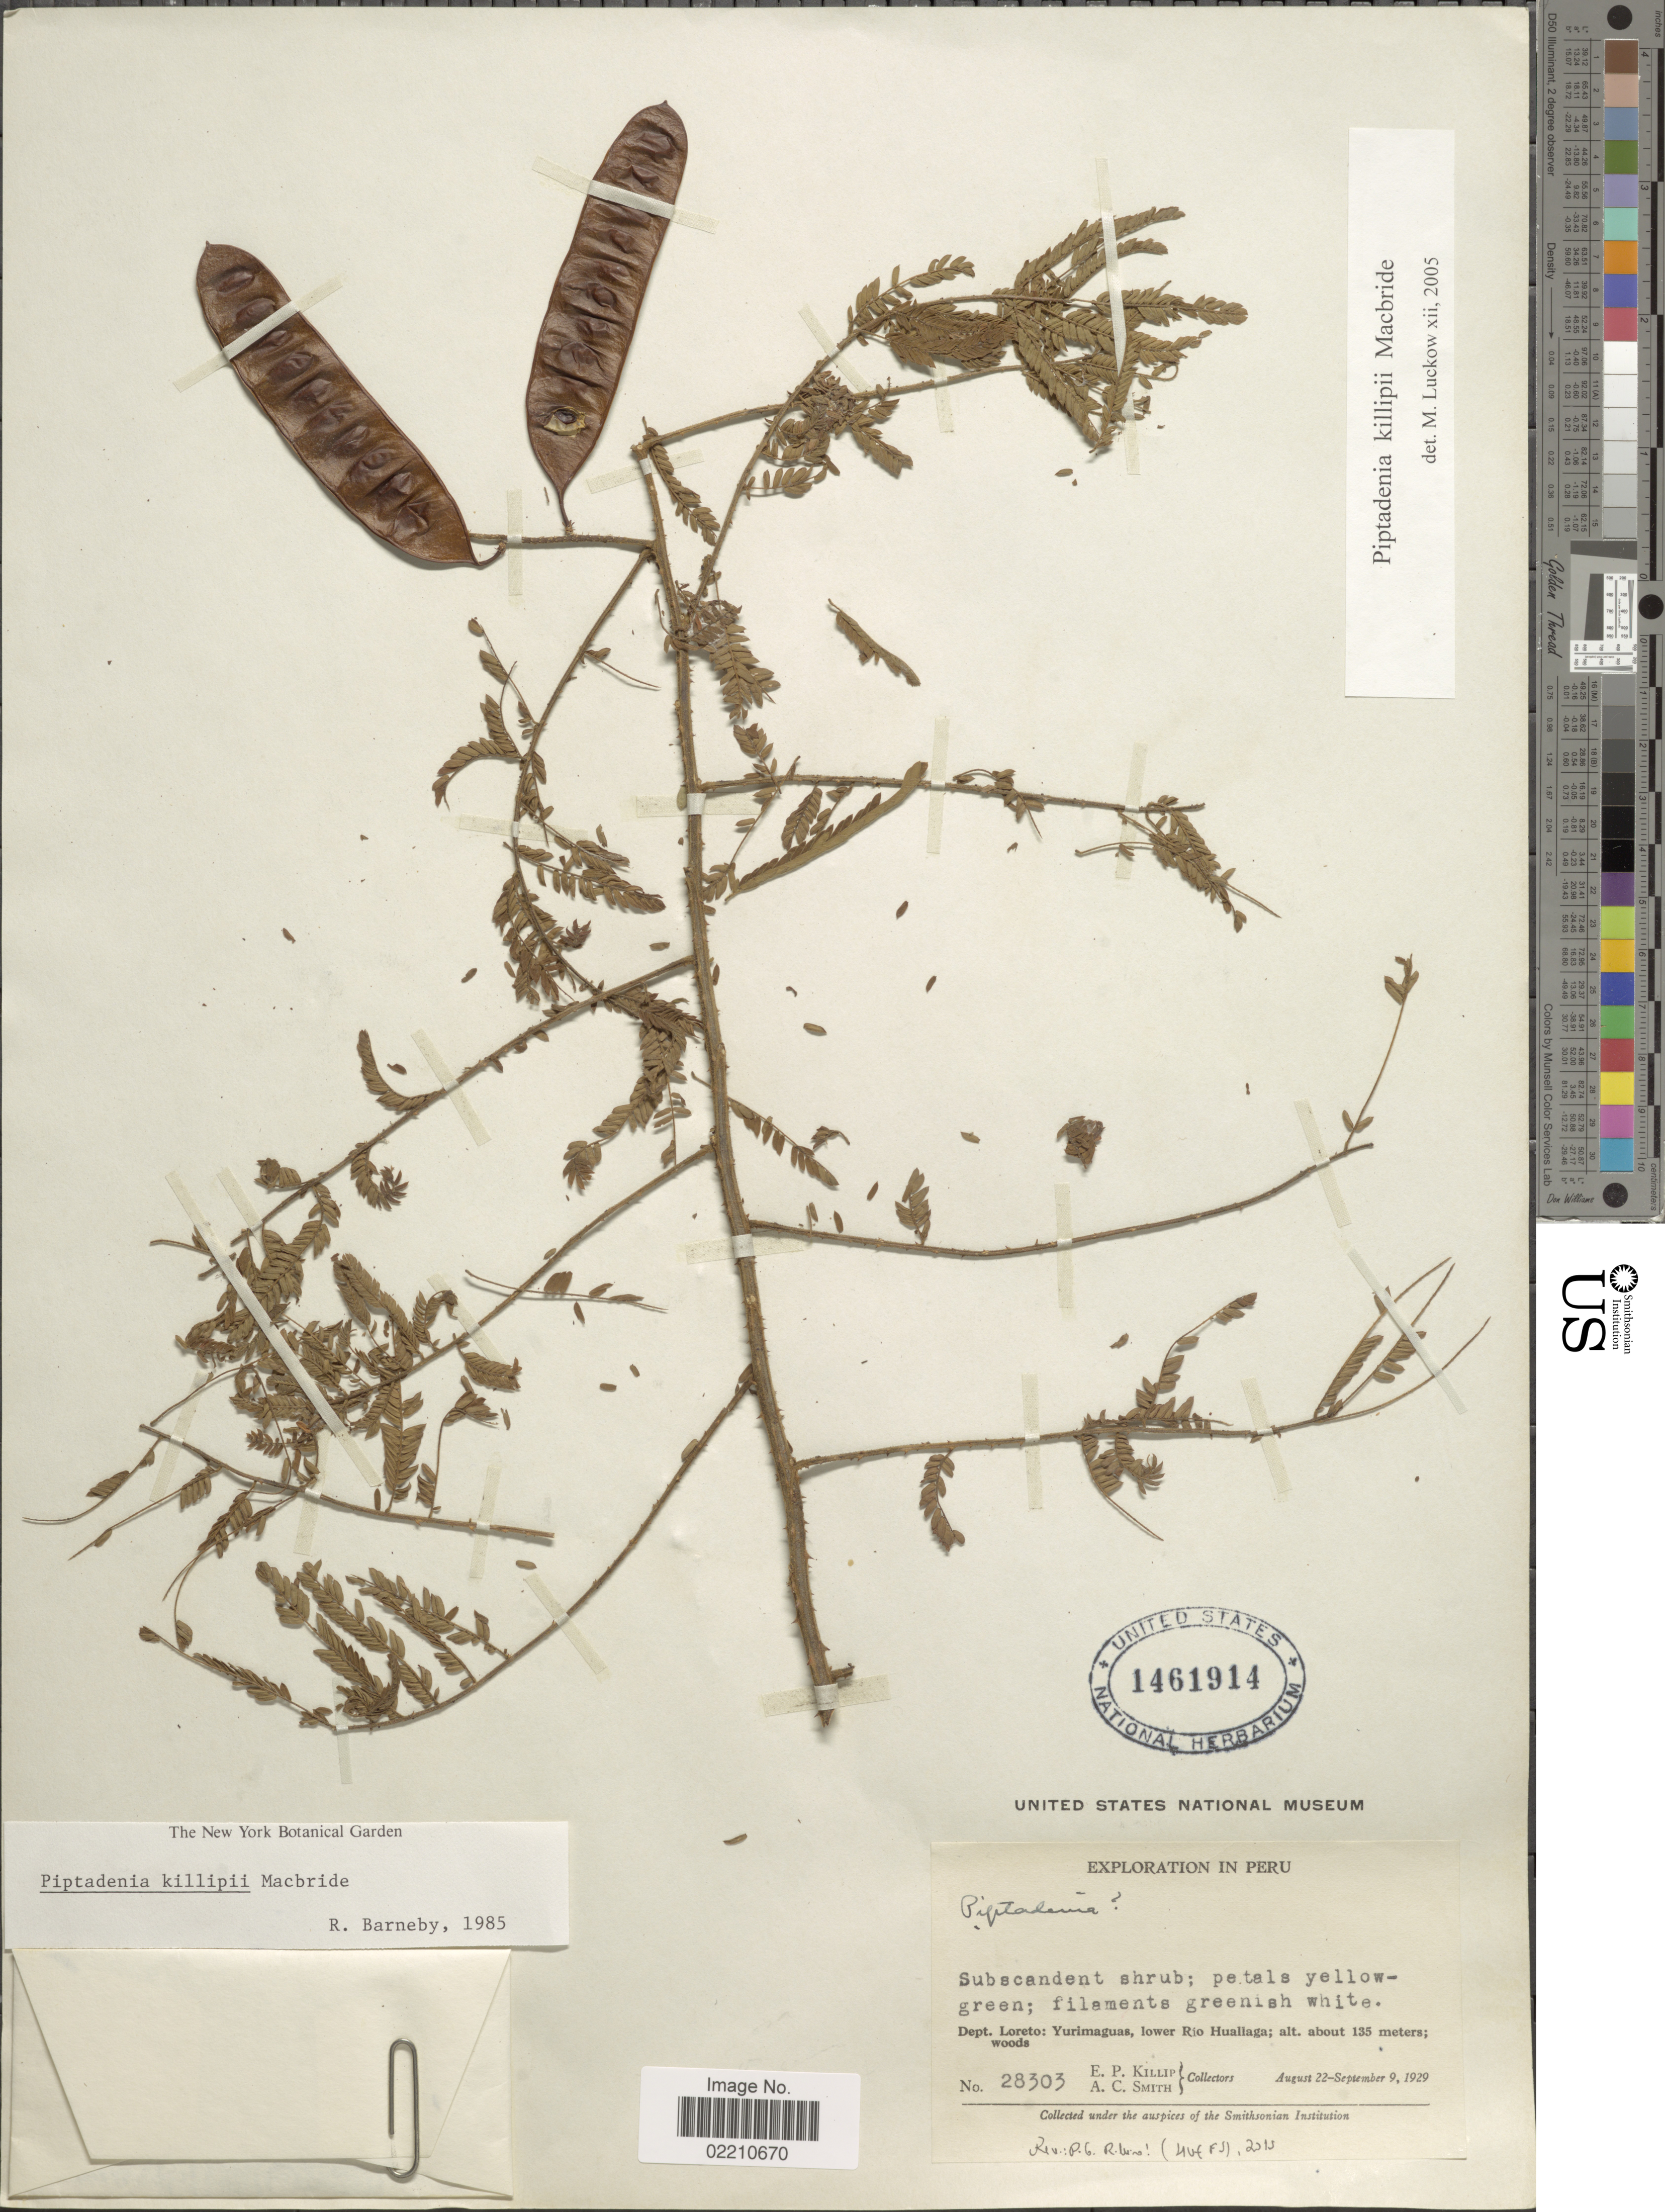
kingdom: Plantae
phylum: Tracheophyta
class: Magnoliopsida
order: Fabales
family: Fabaceae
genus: Piptadenia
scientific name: Piptadenia killipii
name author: J.F. Macbr.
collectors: E. P. Killip & A. C. Smith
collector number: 28303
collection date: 1929-08-22/1929-09-09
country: Peru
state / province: Loreto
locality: Dept. Loreto: Yurimaguas, lower Rio Huallaga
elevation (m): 135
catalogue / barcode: US 1461914